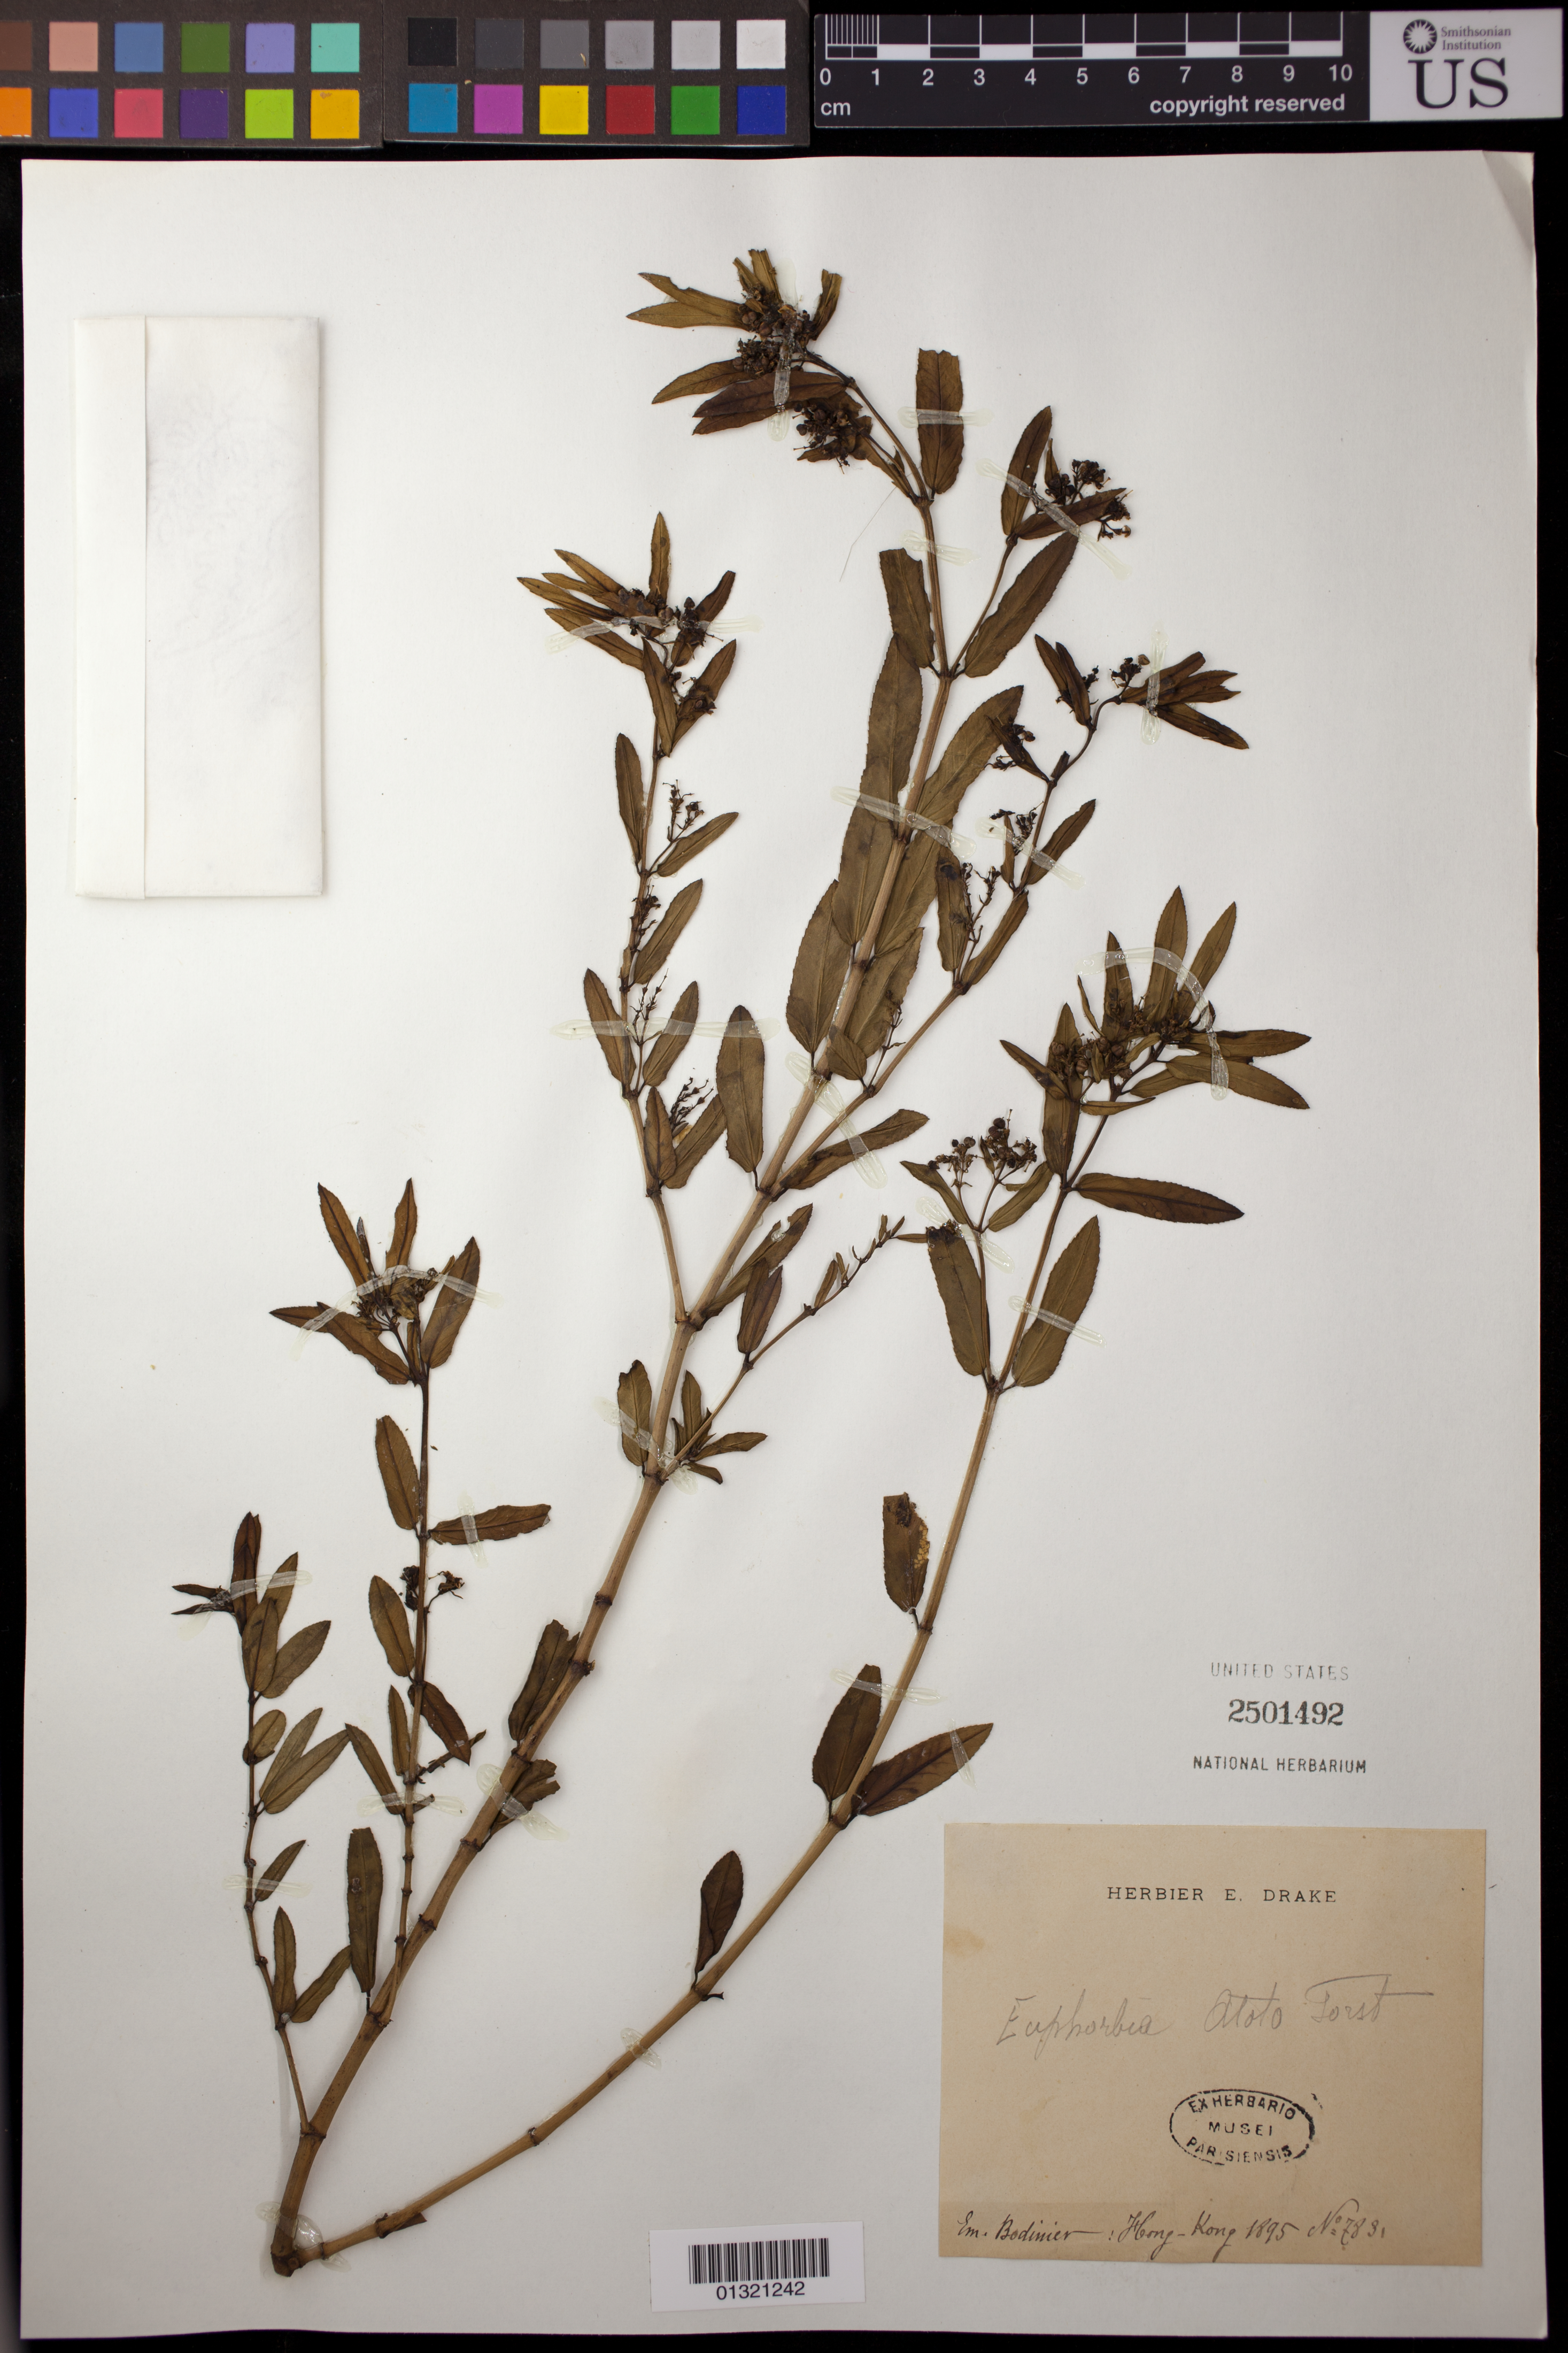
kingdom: Plantae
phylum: Tracheophyta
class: Magnoliopsida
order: Malpighiales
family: Euphorbiaceae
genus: Euphorbia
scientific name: Euphorbia sp.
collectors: E. M. Bodinier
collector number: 7831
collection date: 1895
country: China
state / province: Hong Kong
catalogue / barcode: US 2501492